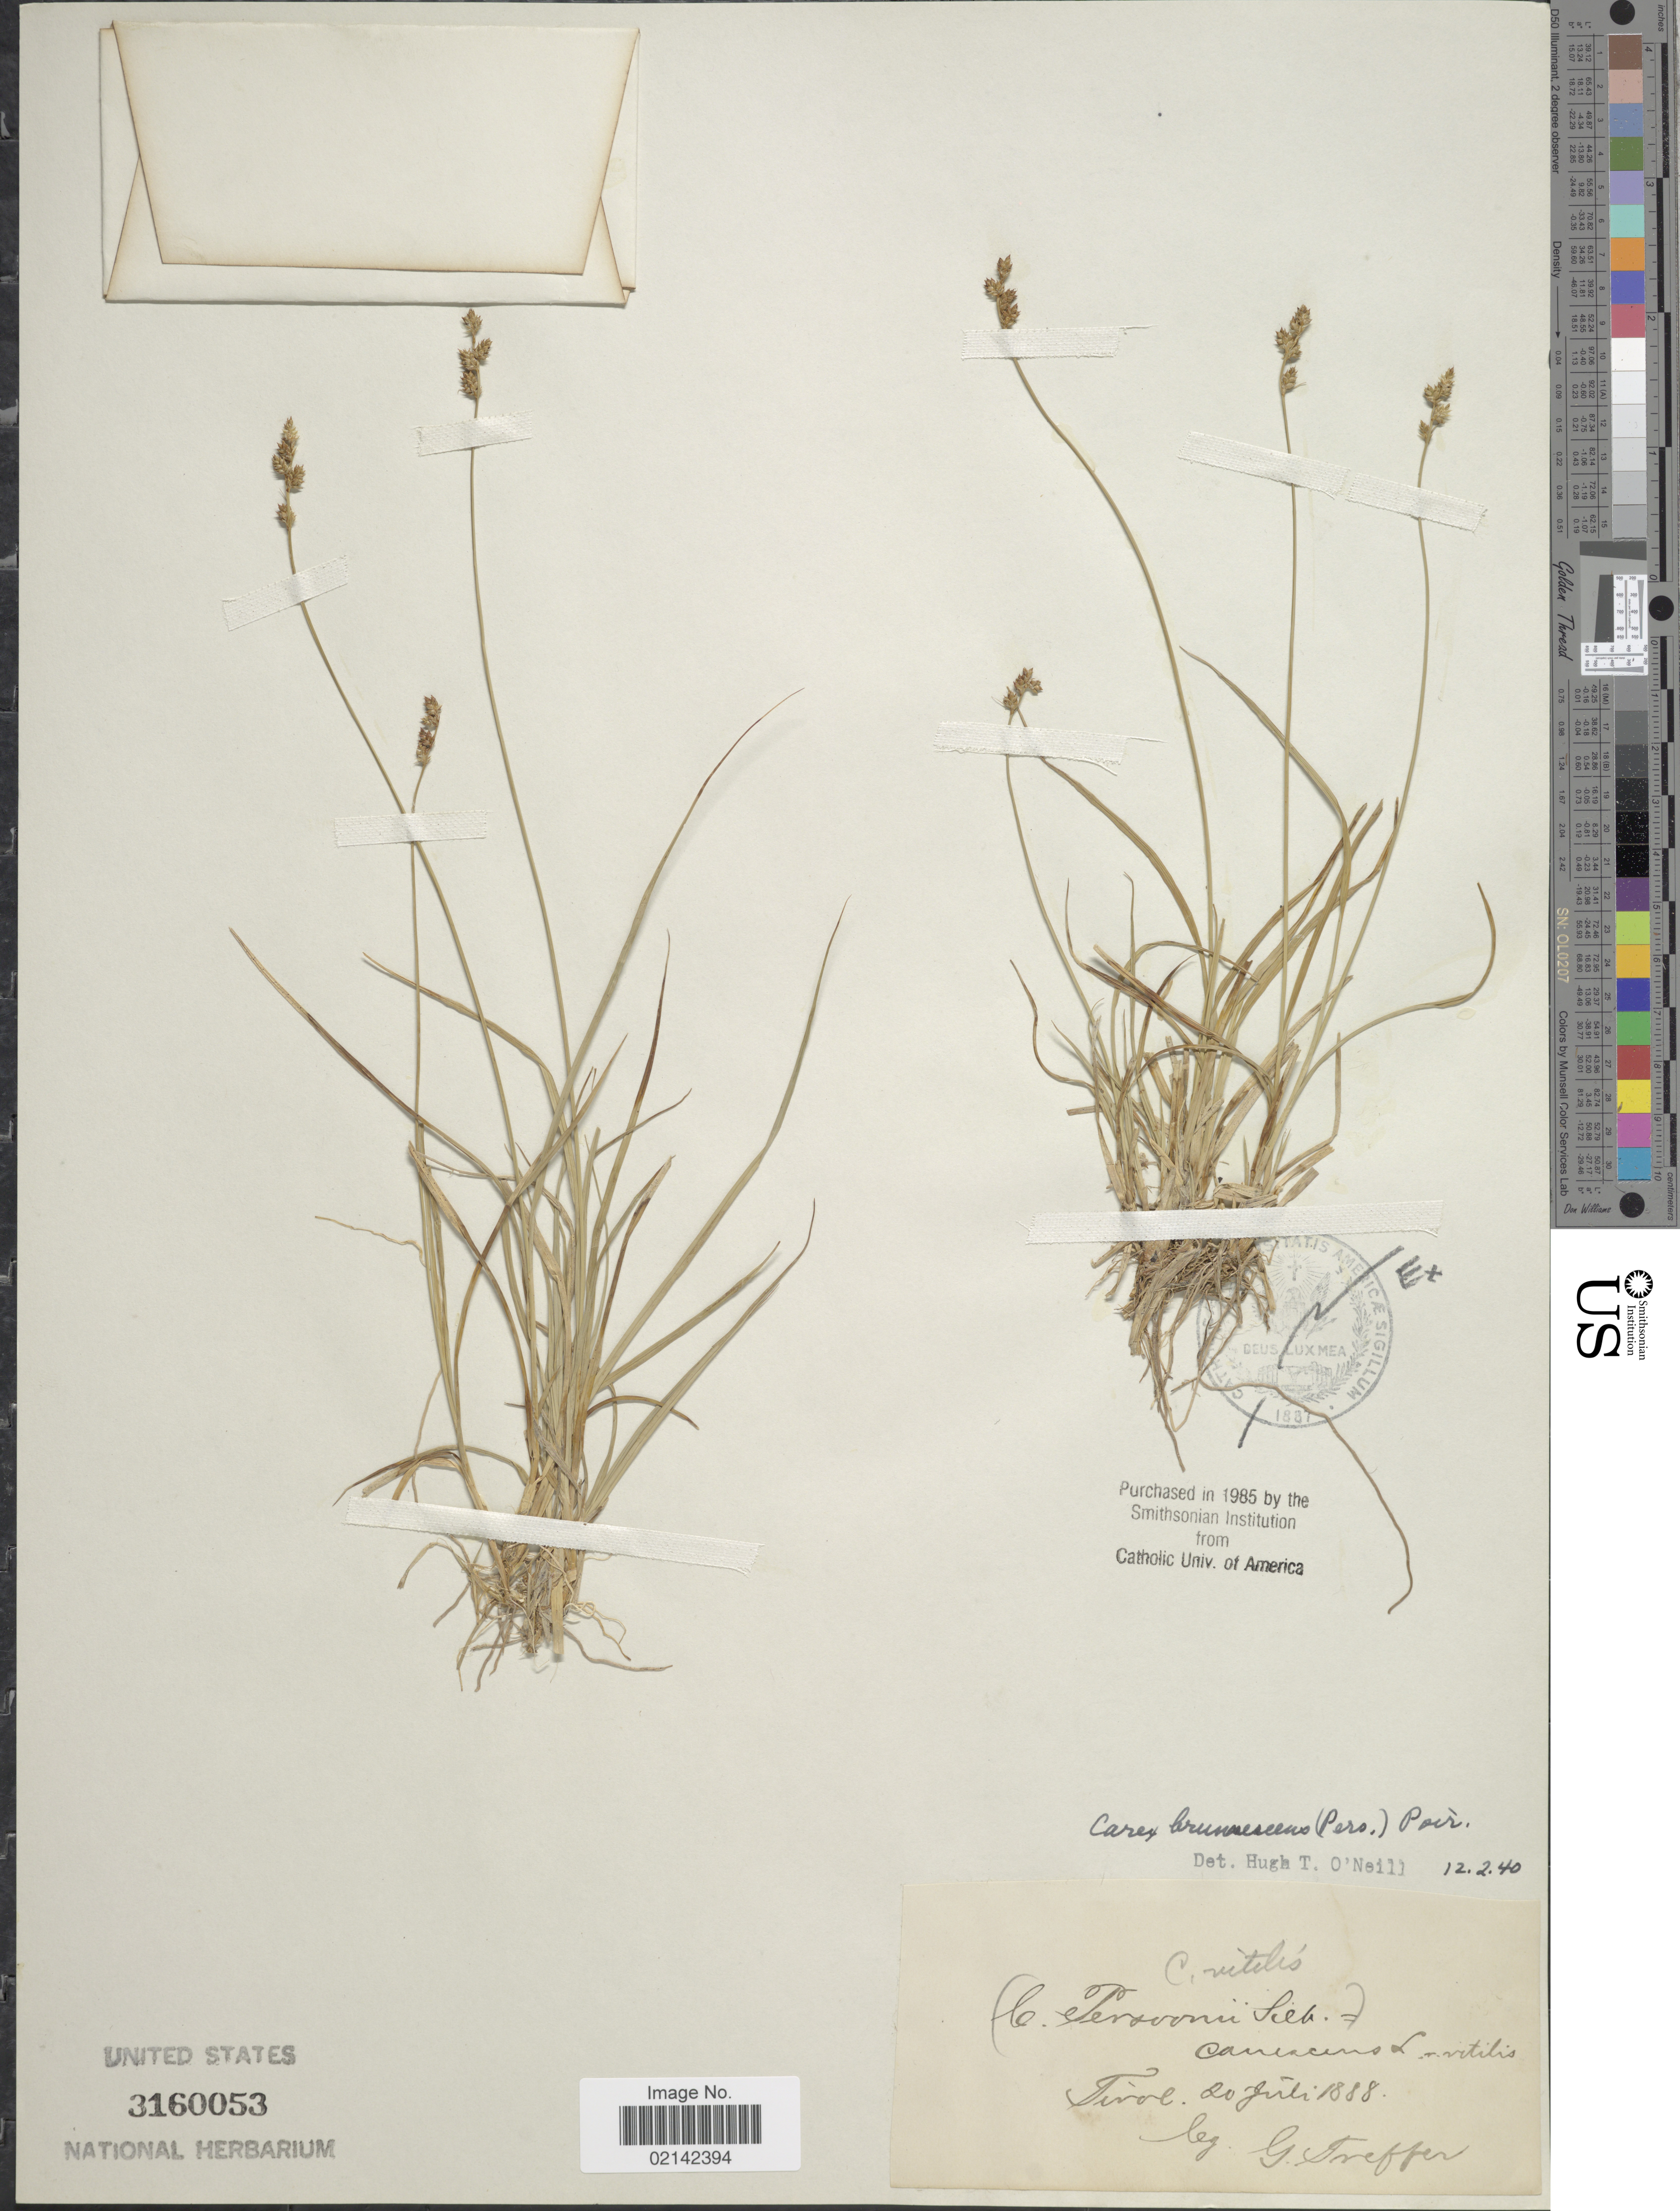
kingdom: Plantae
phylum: Tracheophyta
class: Liliopsida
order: Poales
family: Cyperaceae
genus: Carex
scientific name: Carex brunnescens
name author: (Pers.) Poir.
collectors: G. Treffer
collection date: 1888-07-20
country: Austria / Italy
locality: Tirol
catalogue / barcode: US 3160053